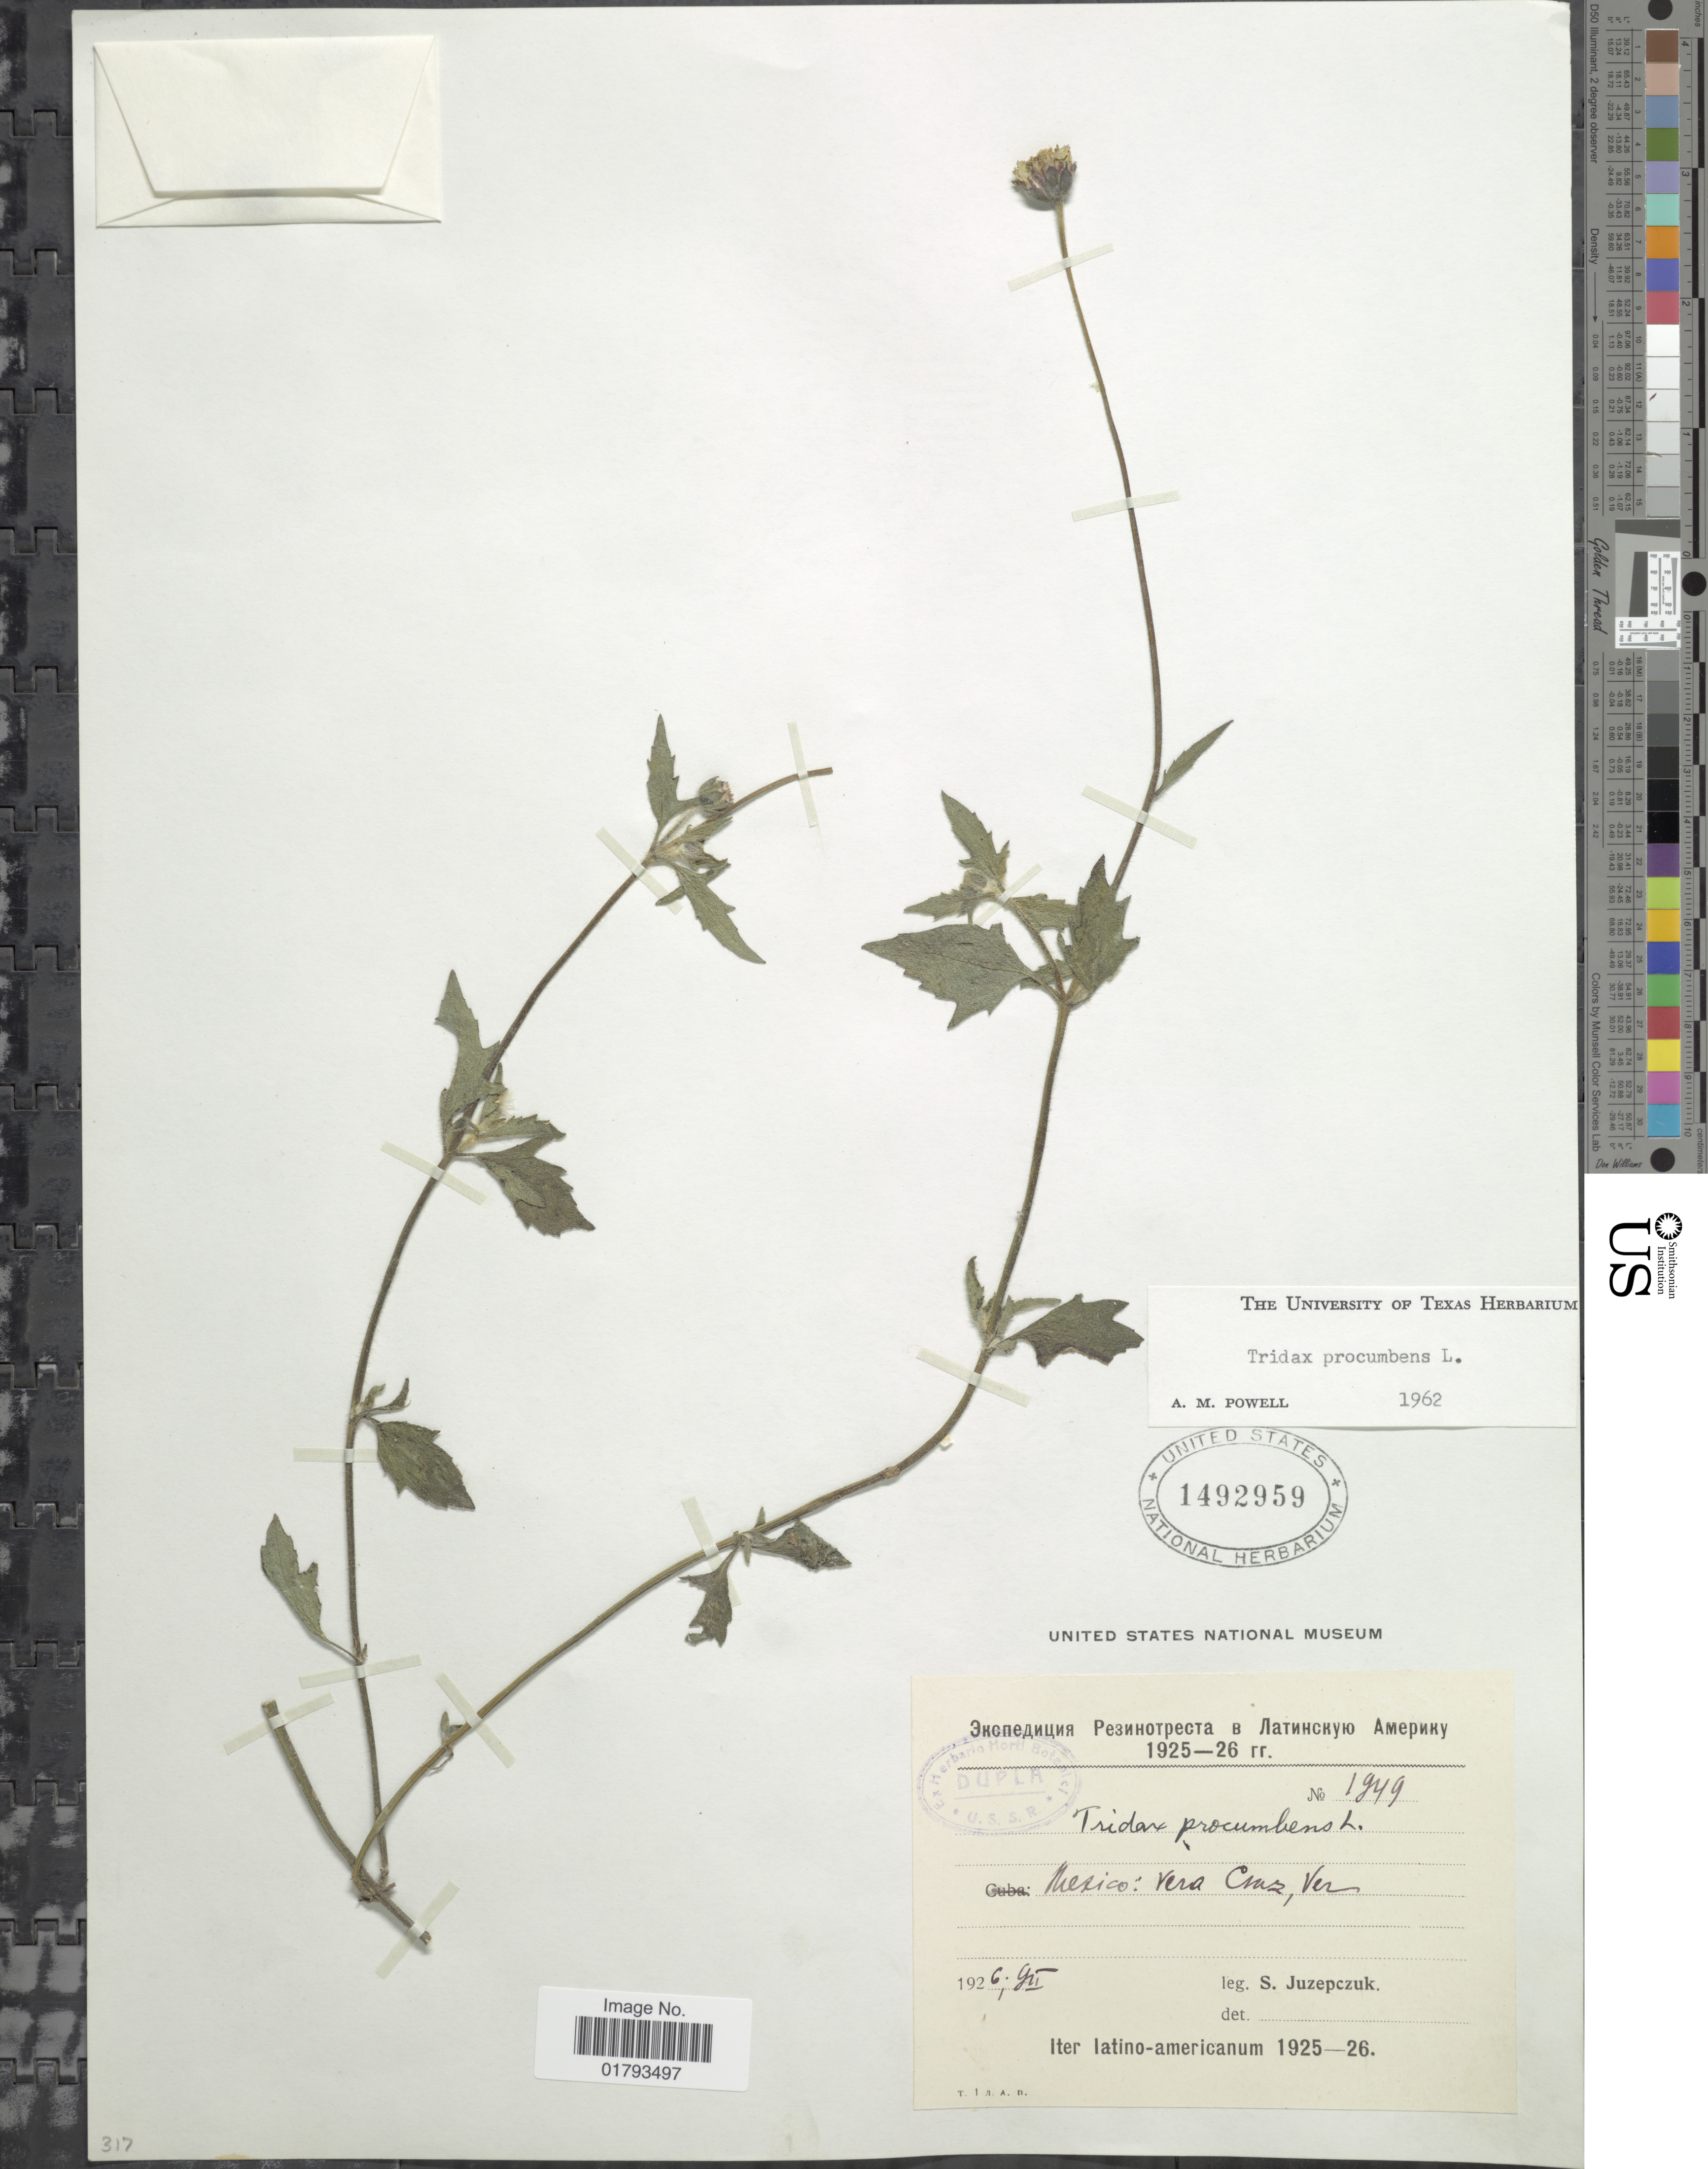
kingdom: Plantae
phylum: Tracheophyta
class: Magnoliopsida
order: Asterales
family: Asteraceae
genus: Tridax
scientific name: Tridax procumbens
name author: L.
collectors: S. V. Juzepczuk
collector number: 1949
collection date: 1926-02-09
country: Mexico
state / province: Veracruz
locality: Mexico: Vera Cruz, Ver.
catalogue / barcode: US 1492959